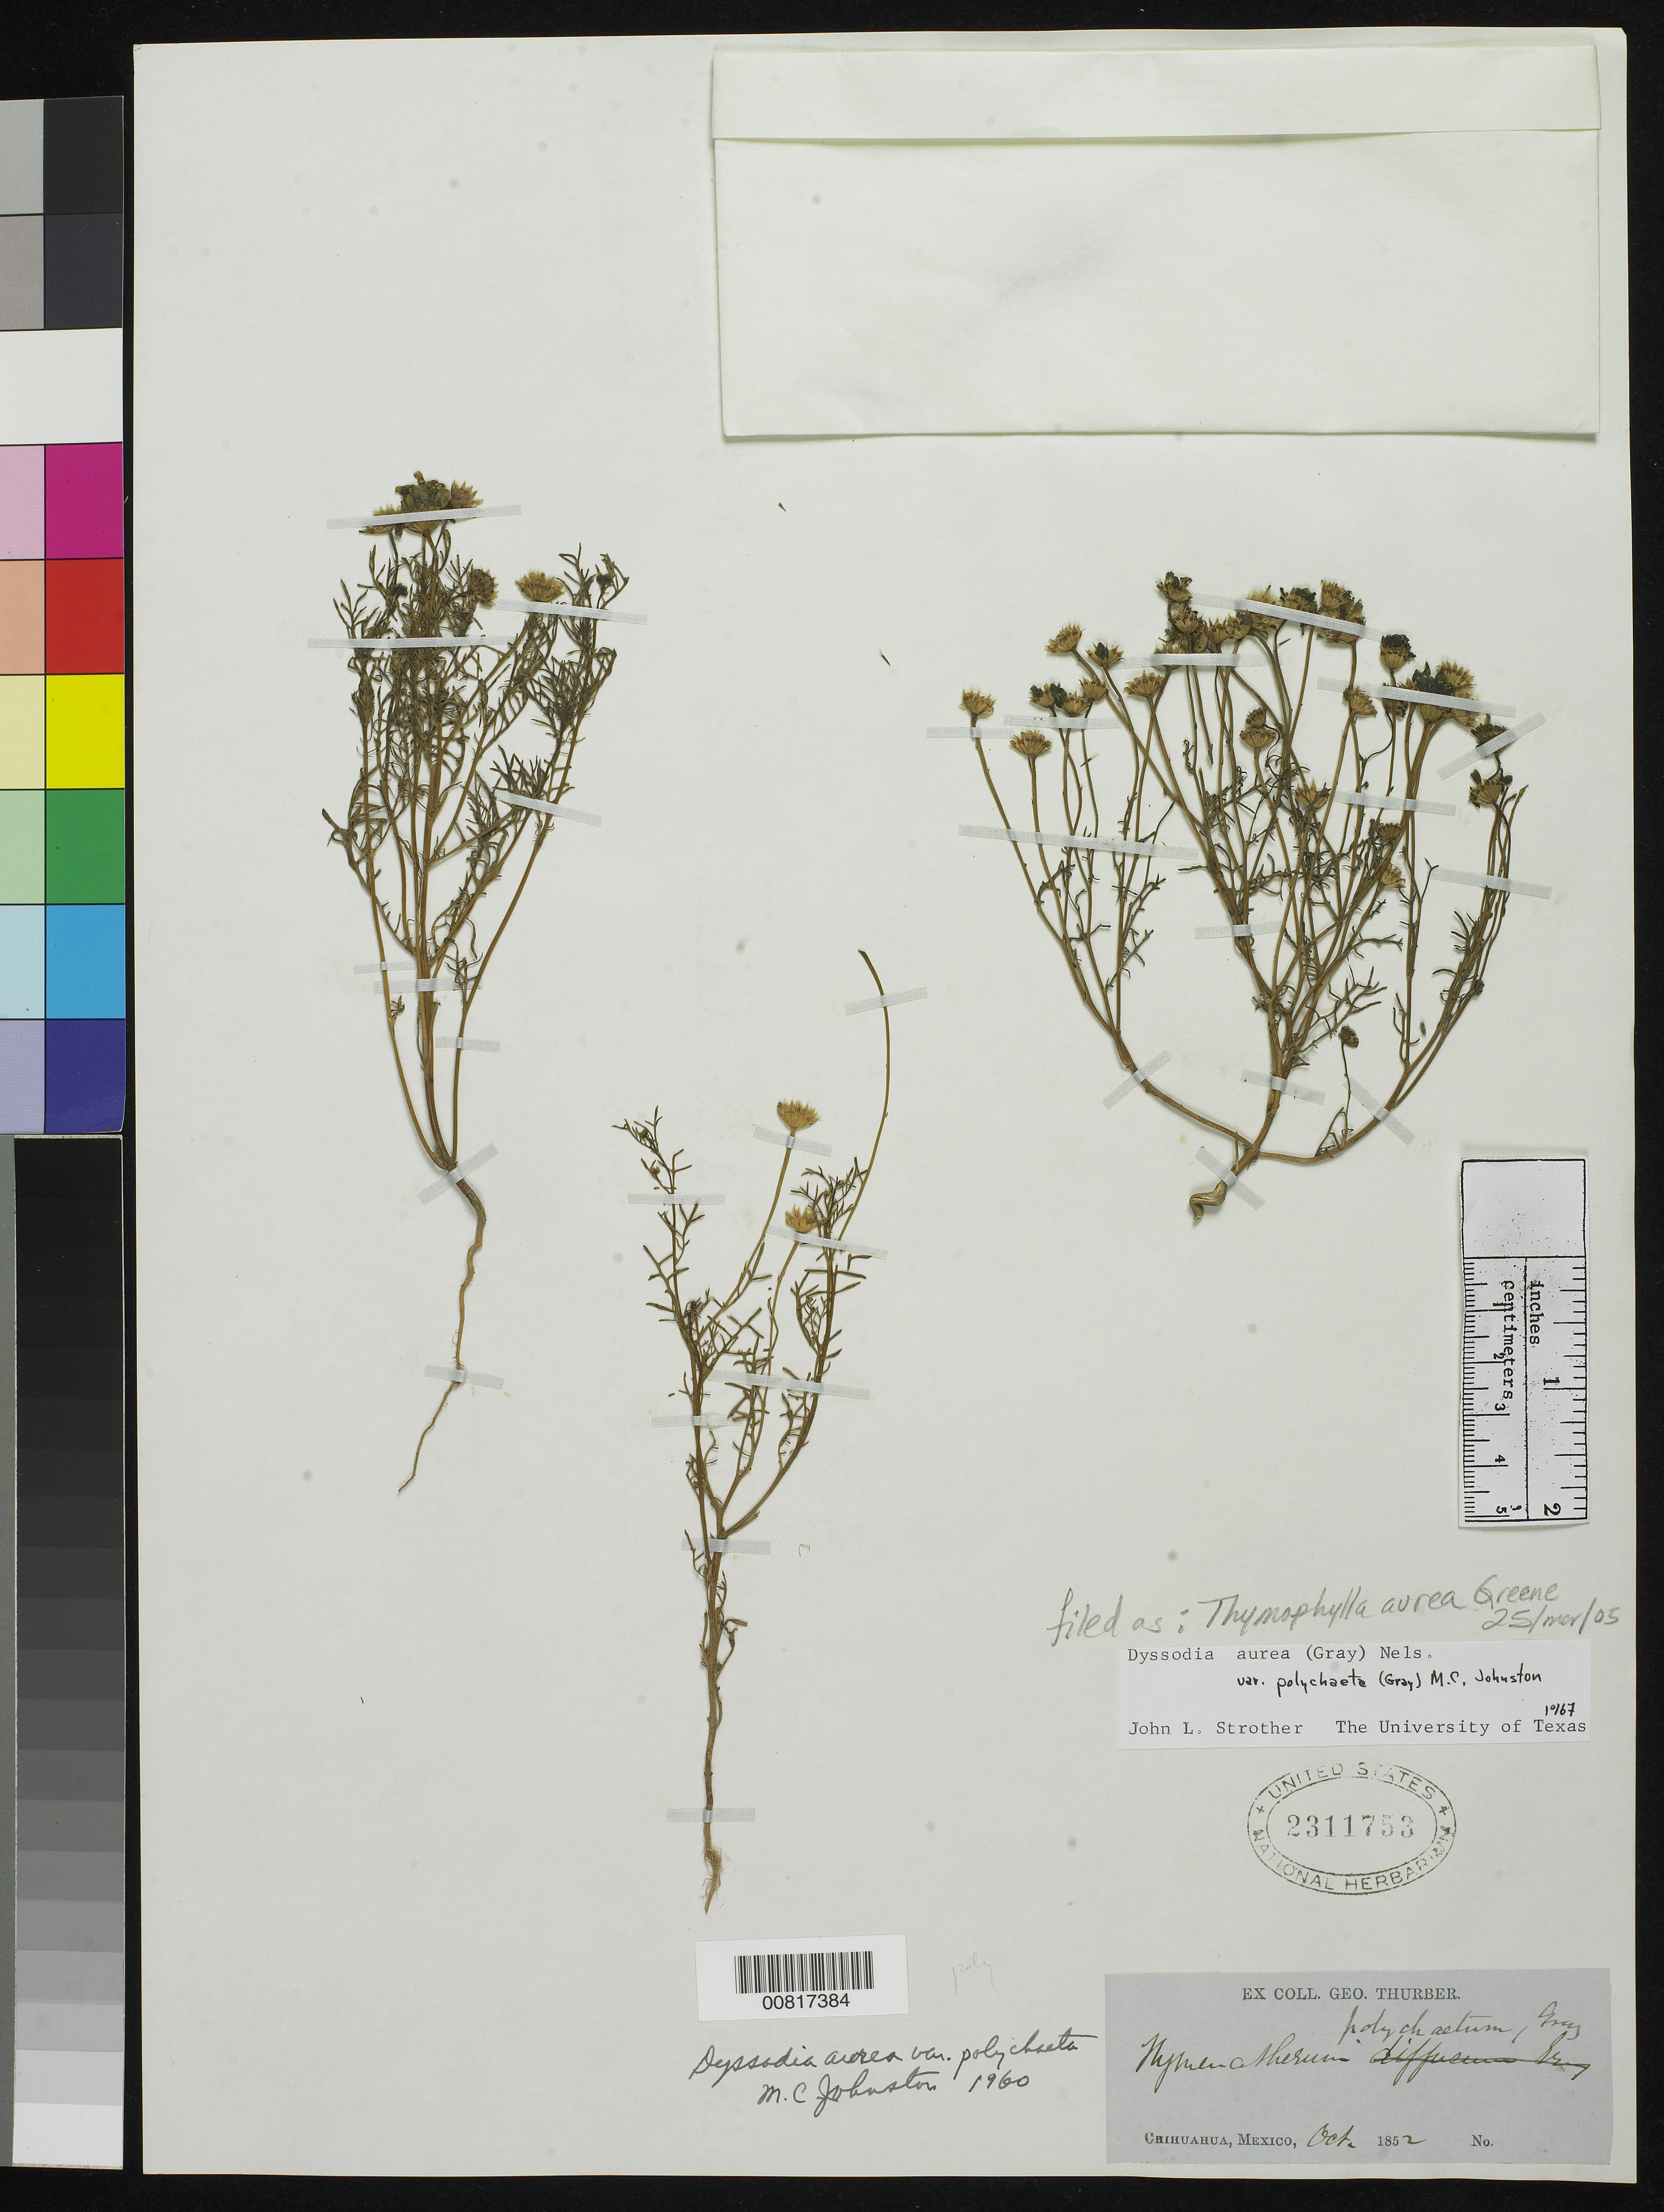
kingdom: Plantae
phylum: Tracheophyta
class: Magnoliopsida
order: Asterales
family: Asteraceae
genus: Thymophylla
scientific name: Thymophylla aurea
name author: (A. Gray) Greene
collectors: G. Thurber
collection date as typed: Oct 1852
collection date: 1852-10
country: Mexico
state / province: Chihuahua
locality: Chihuahua.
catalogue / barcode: US 2311753